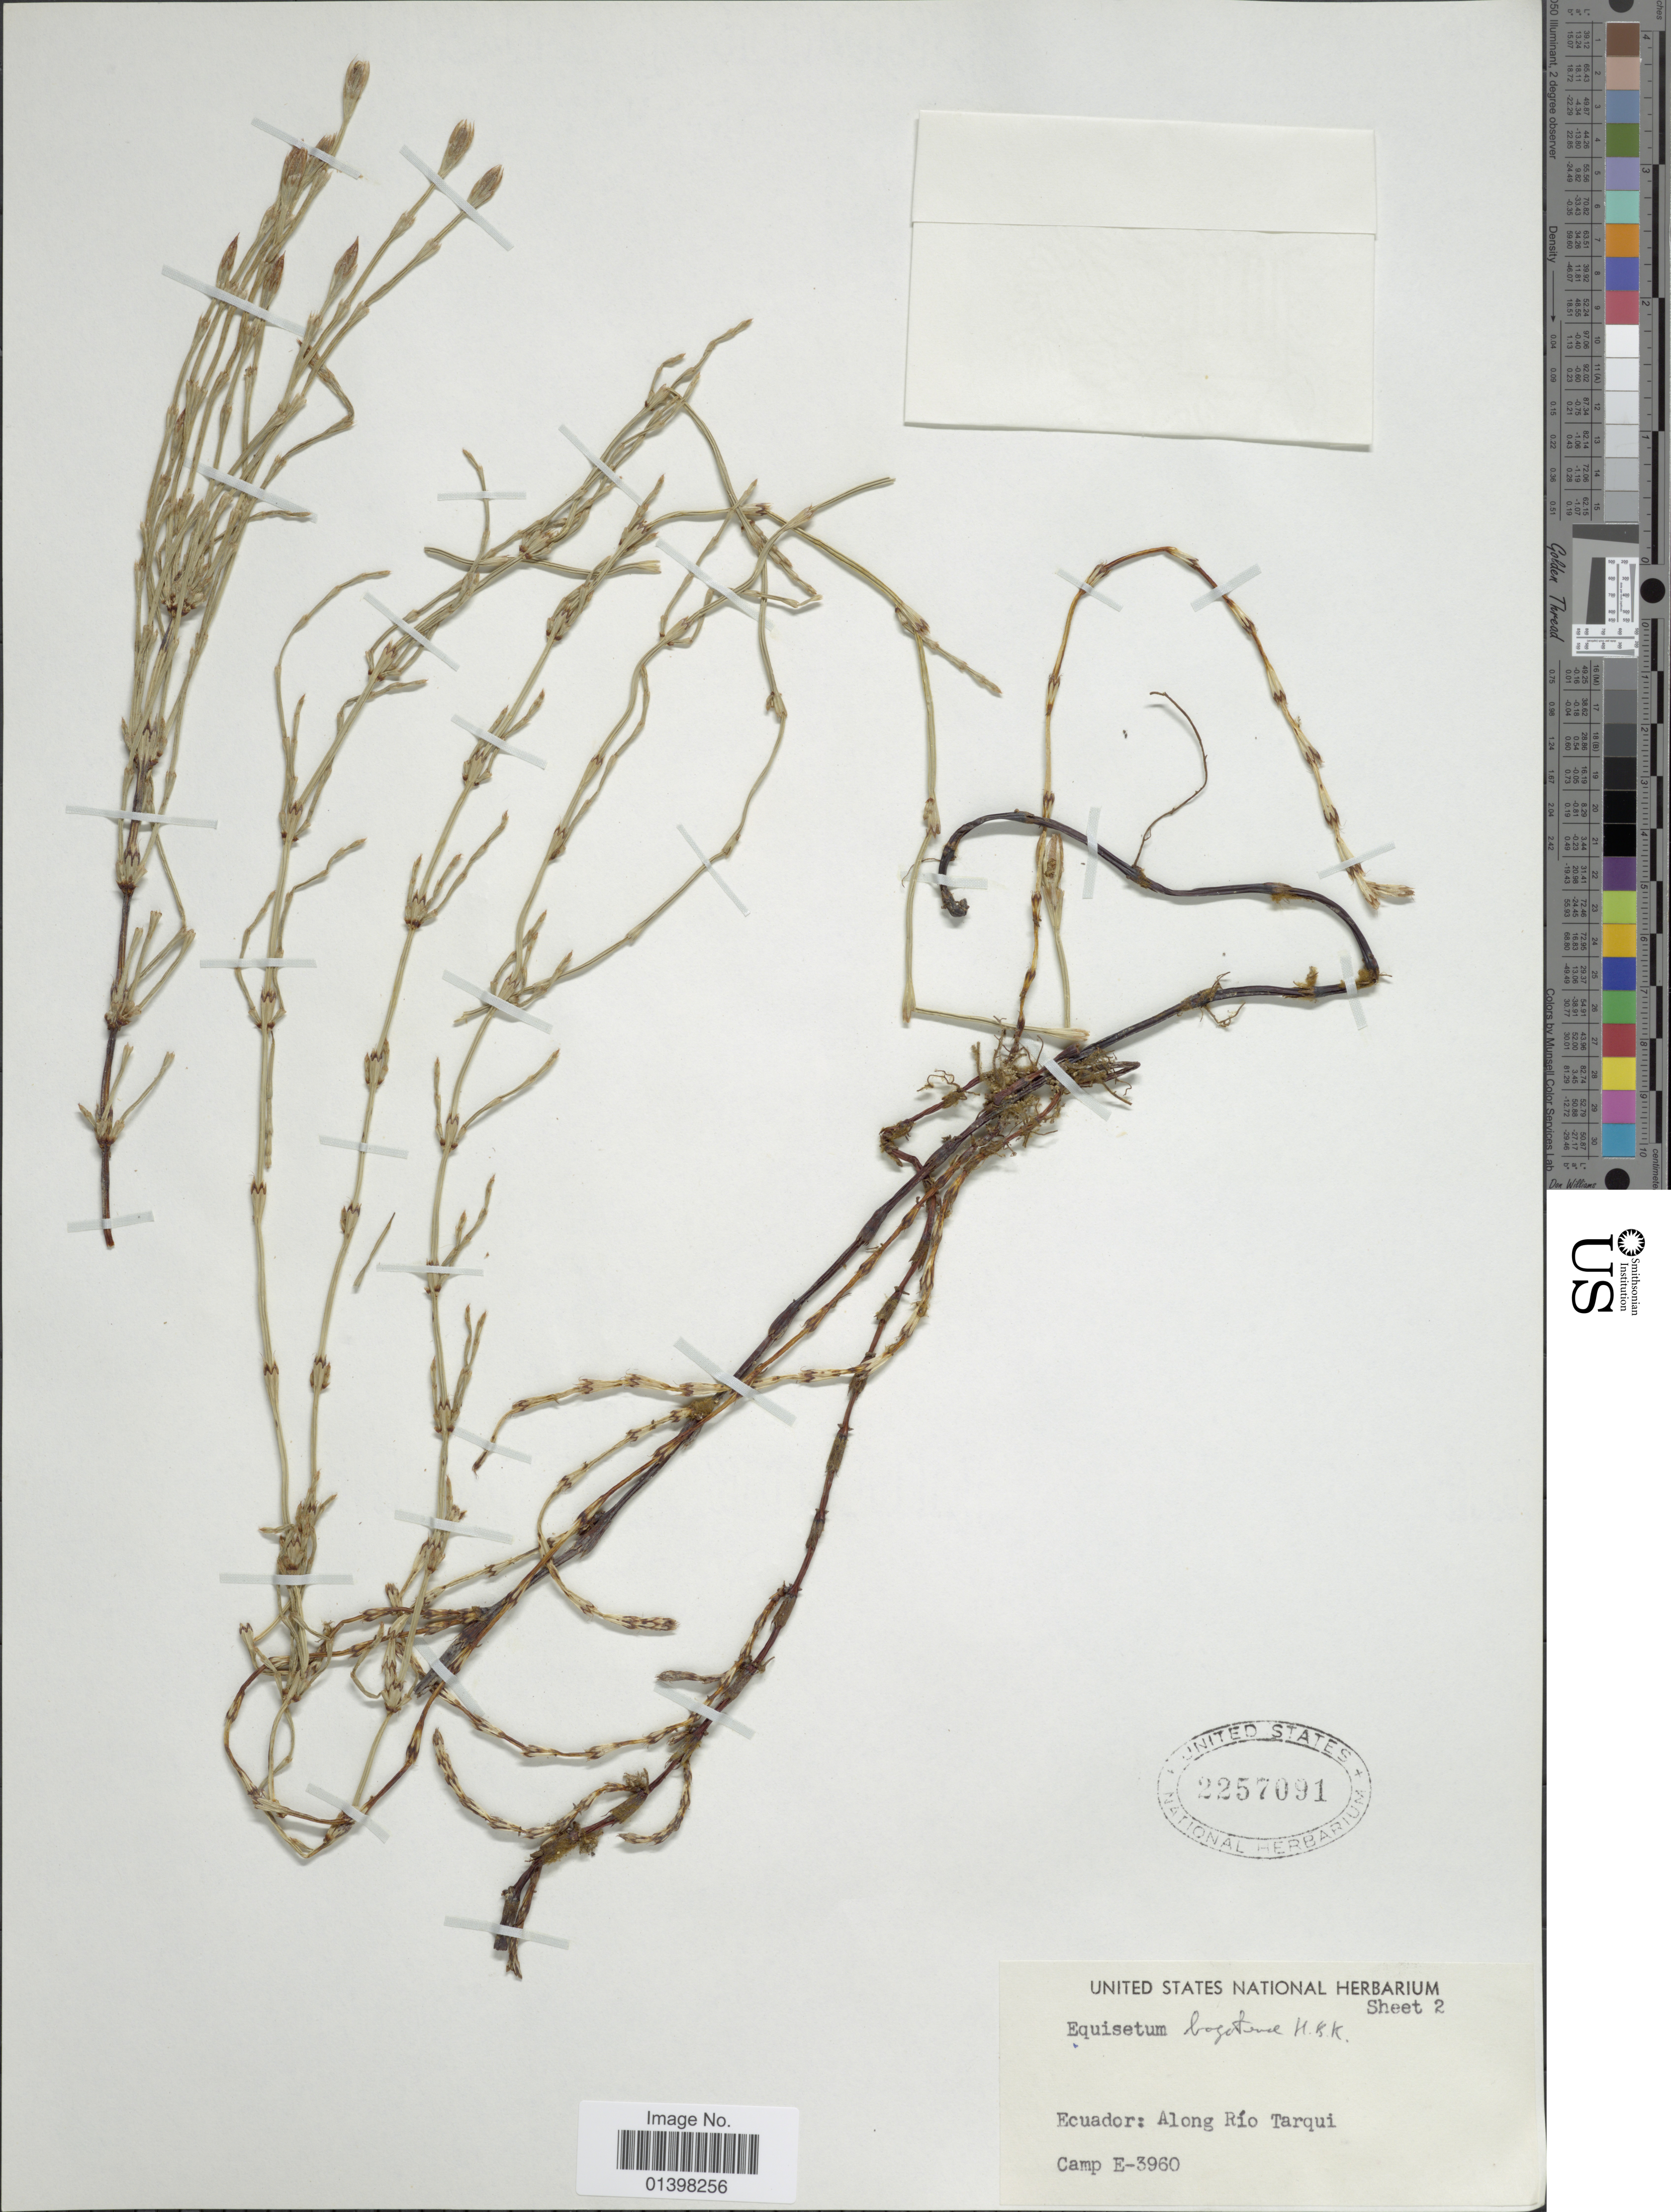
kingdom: Plantae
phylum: Tracheophyta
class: Polypodiopsida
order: Equisetales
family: Equisetaceae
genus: Equisetum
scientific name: Equisetum bogotense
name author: Kunth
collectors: Camp, --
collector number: E-3960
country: Ecuador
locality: Along Río Tarqui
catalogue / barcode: US 2257091